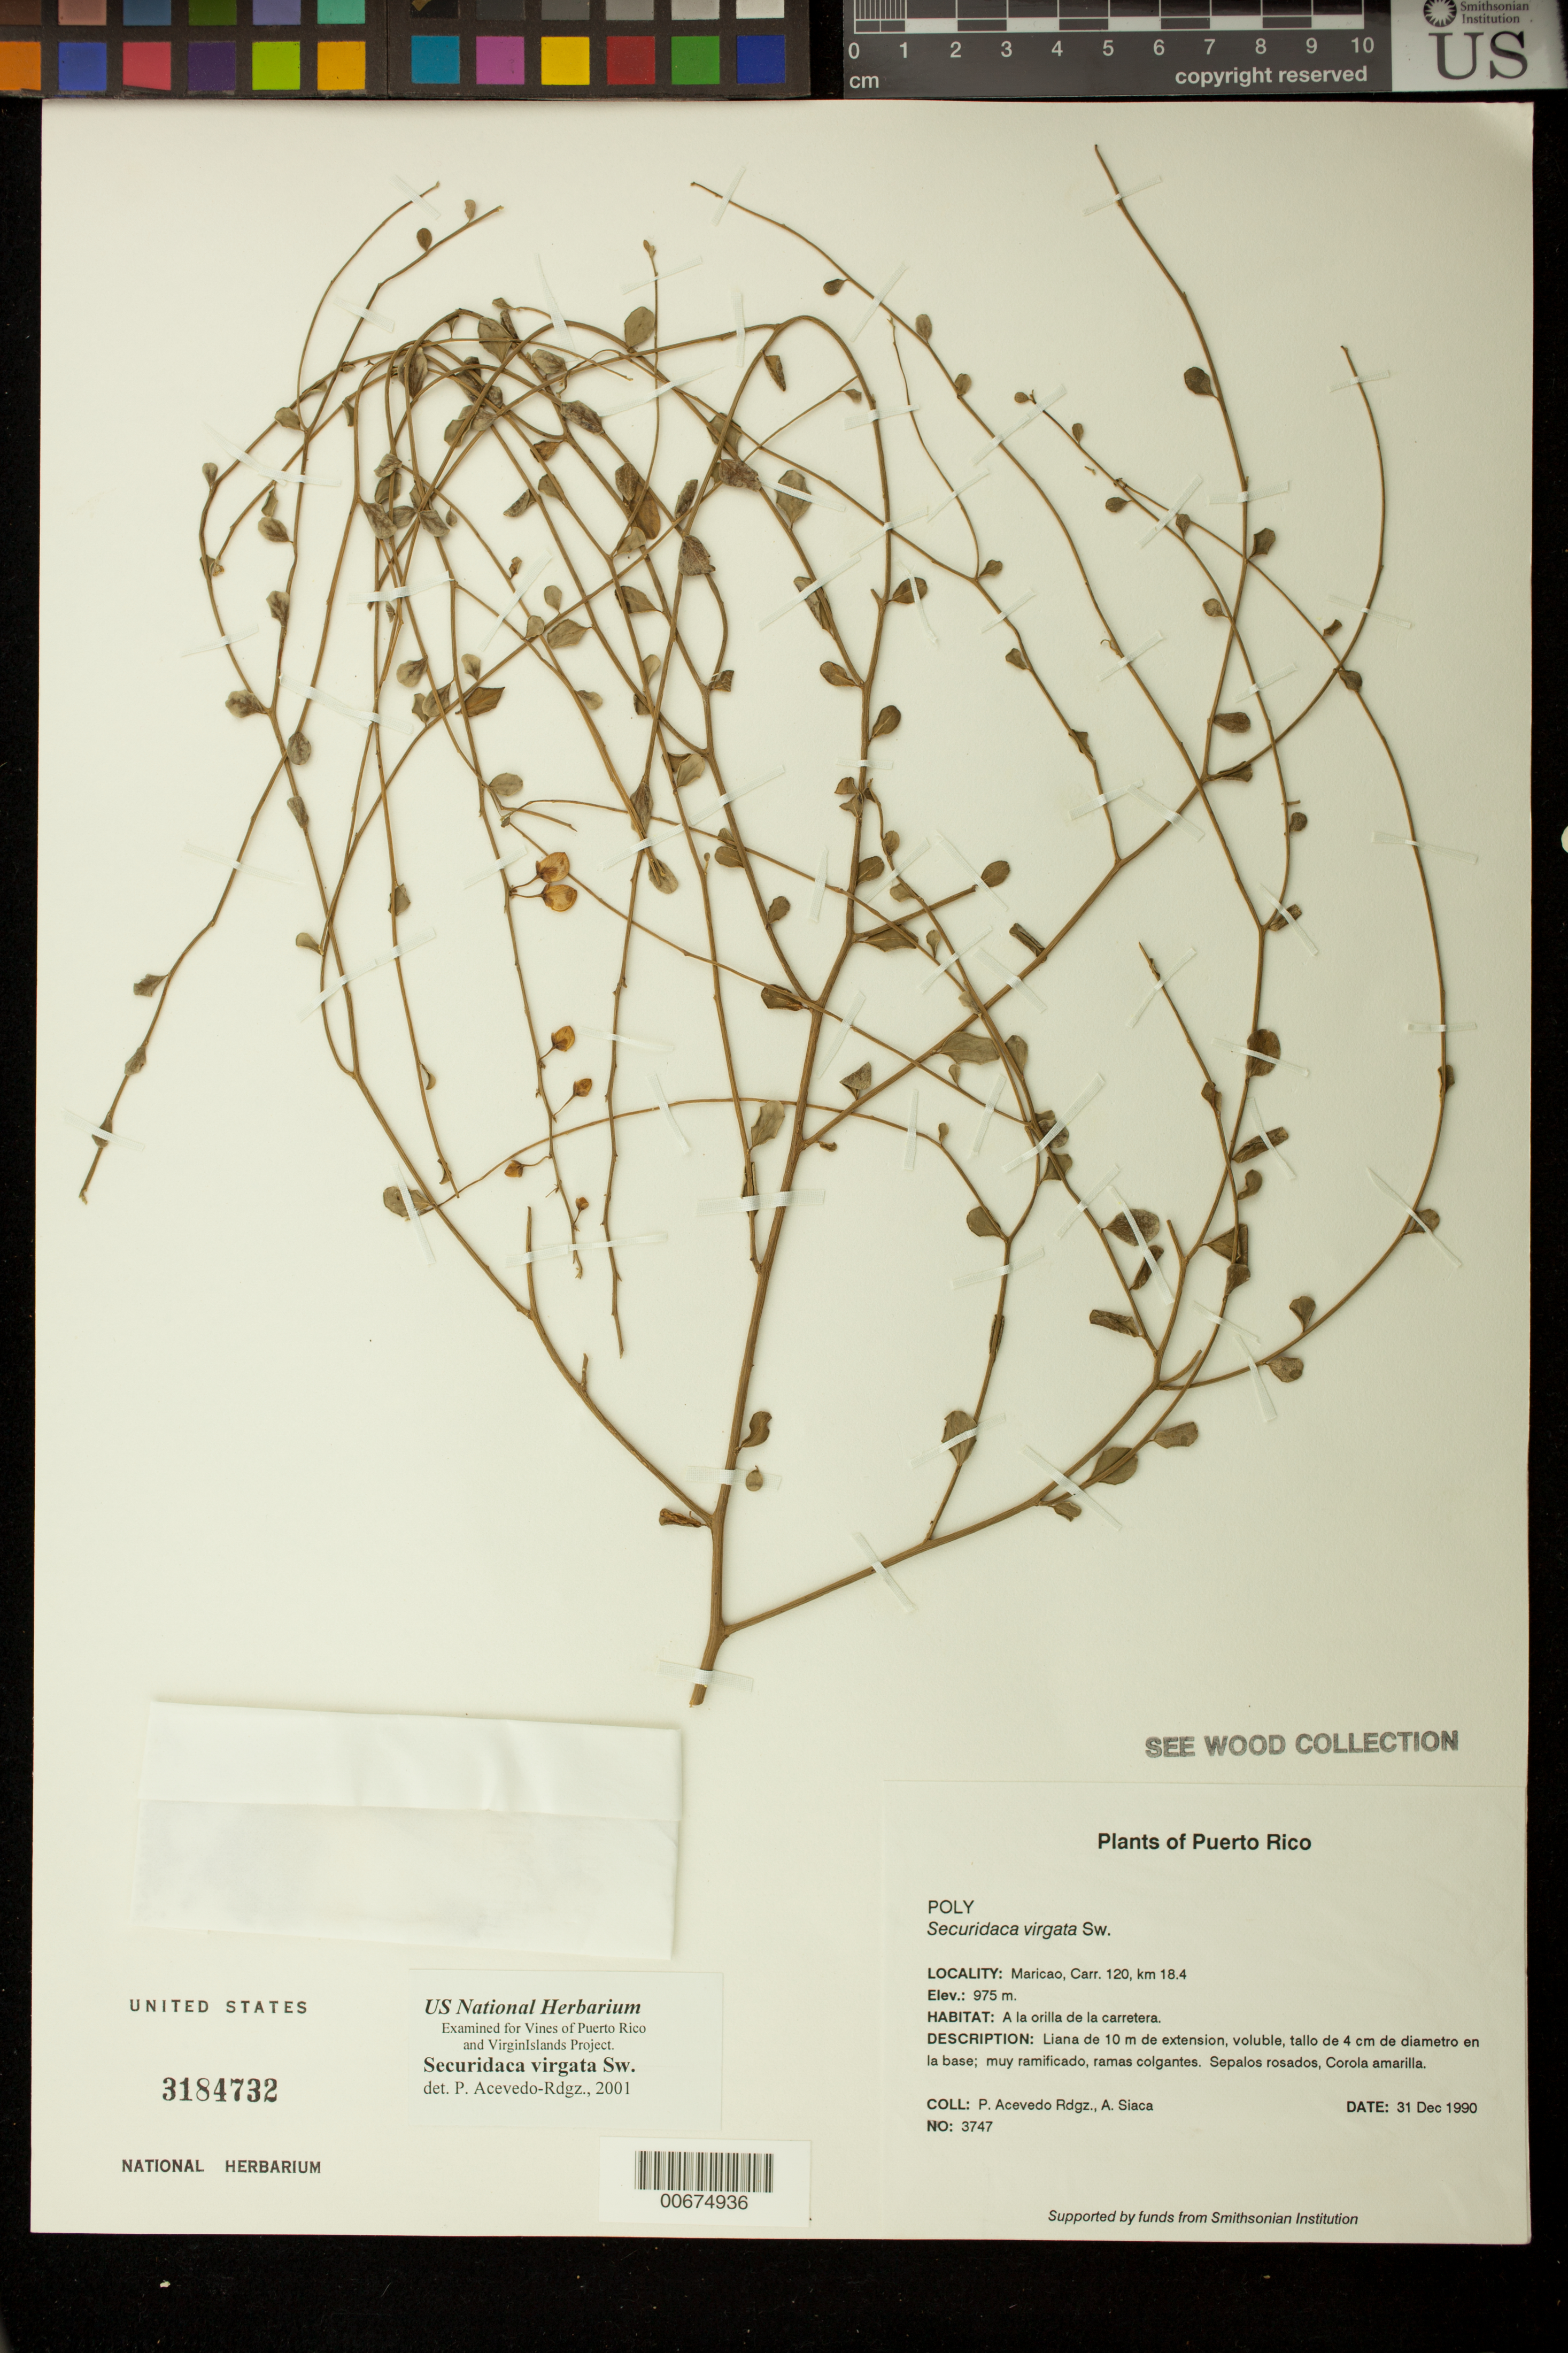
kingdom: Plantae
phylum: Tracheophyta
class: Magnoliopsida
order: Fabales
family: Polygalaceae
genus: Securidaca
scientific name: Securidaca virgata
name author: Sw.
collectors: P. Acevedo-Rodr. & A. Siaca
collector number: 3747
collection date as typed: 31 Dec 1990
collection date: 1990-12-31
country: Puerto Rico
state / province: Maricao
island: Puerto Rico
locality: Maricao, Carr. 120, km 18.4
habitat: A la orilla de la carretera.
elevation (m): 975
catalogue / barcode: US 3184732